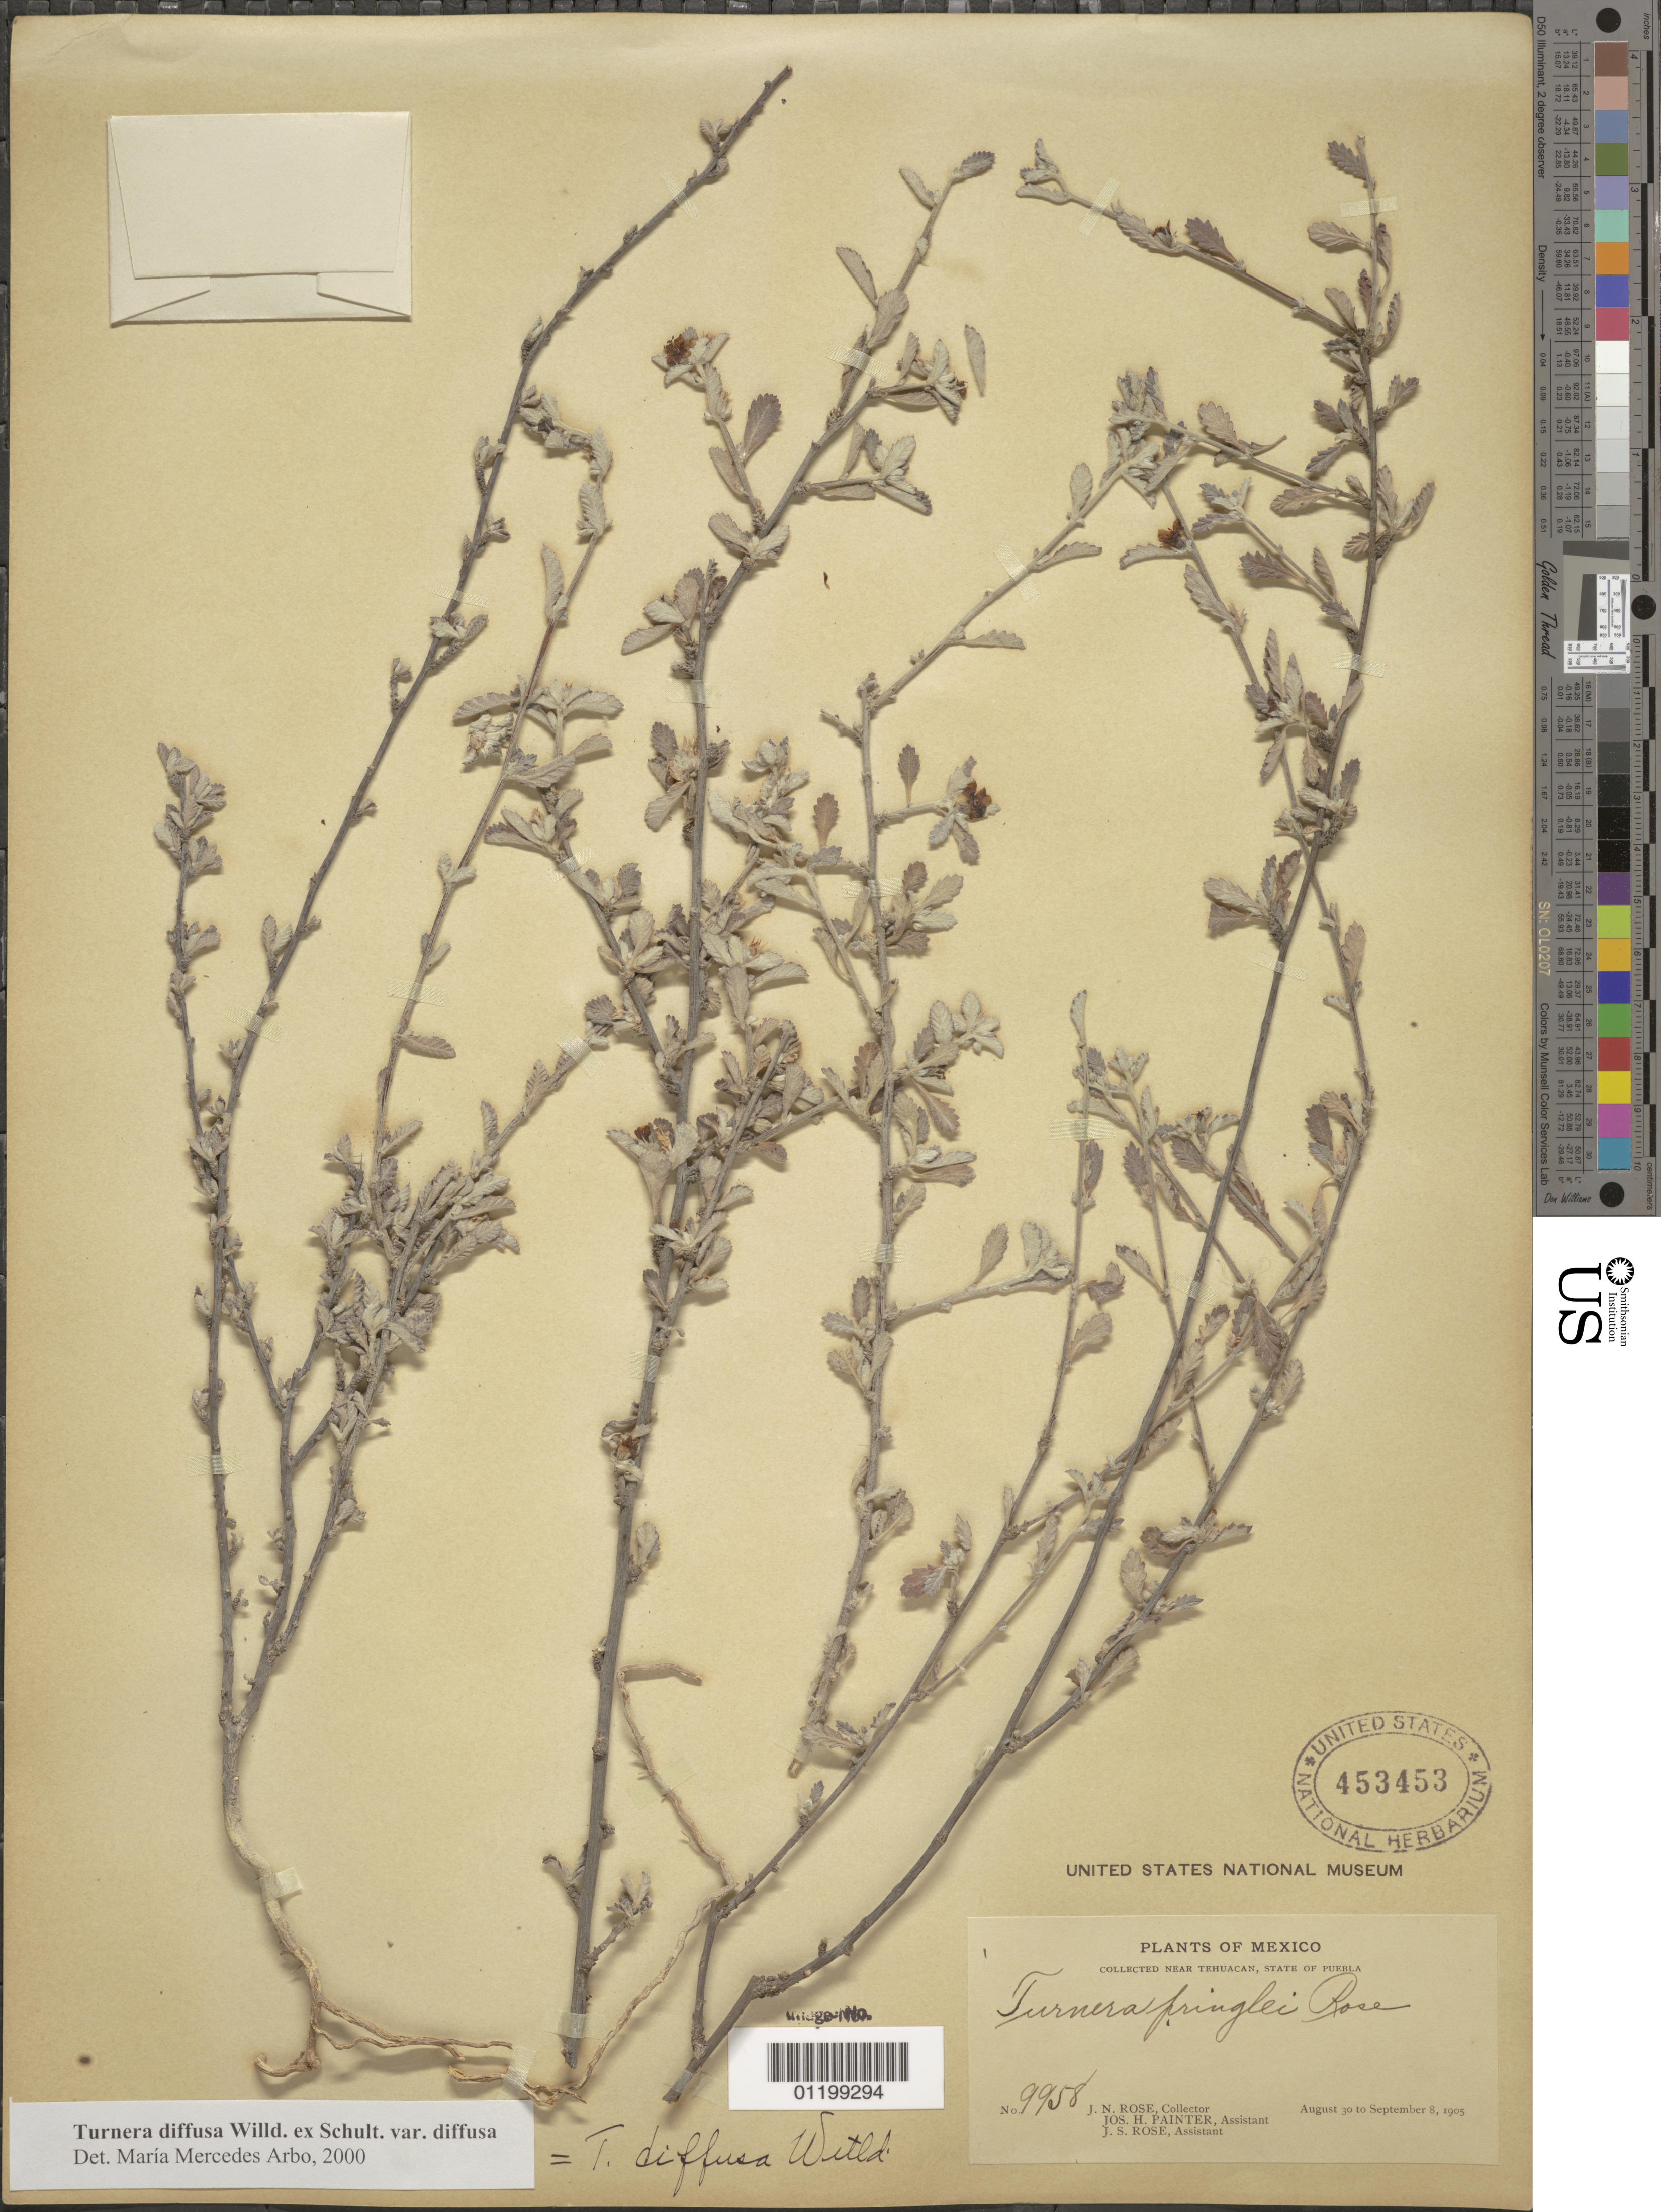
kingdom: Plantae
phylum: Tracheophyta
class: Magnoliopsida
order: Malpighiales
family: Turneraceae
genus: Turnera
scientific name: Turnera diffusa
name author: Willd. ex Schult.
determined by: Arbo, M. M.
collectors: J. N. Rose, J. H. Painter & J. S. Rose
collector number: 9958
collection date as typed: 30 Aug 1905 to 08 Sep 1905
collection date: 1905-08-30/1905-09-08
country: Mexico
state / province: Puebla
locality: Near Tehuacan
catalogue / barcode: US 453453